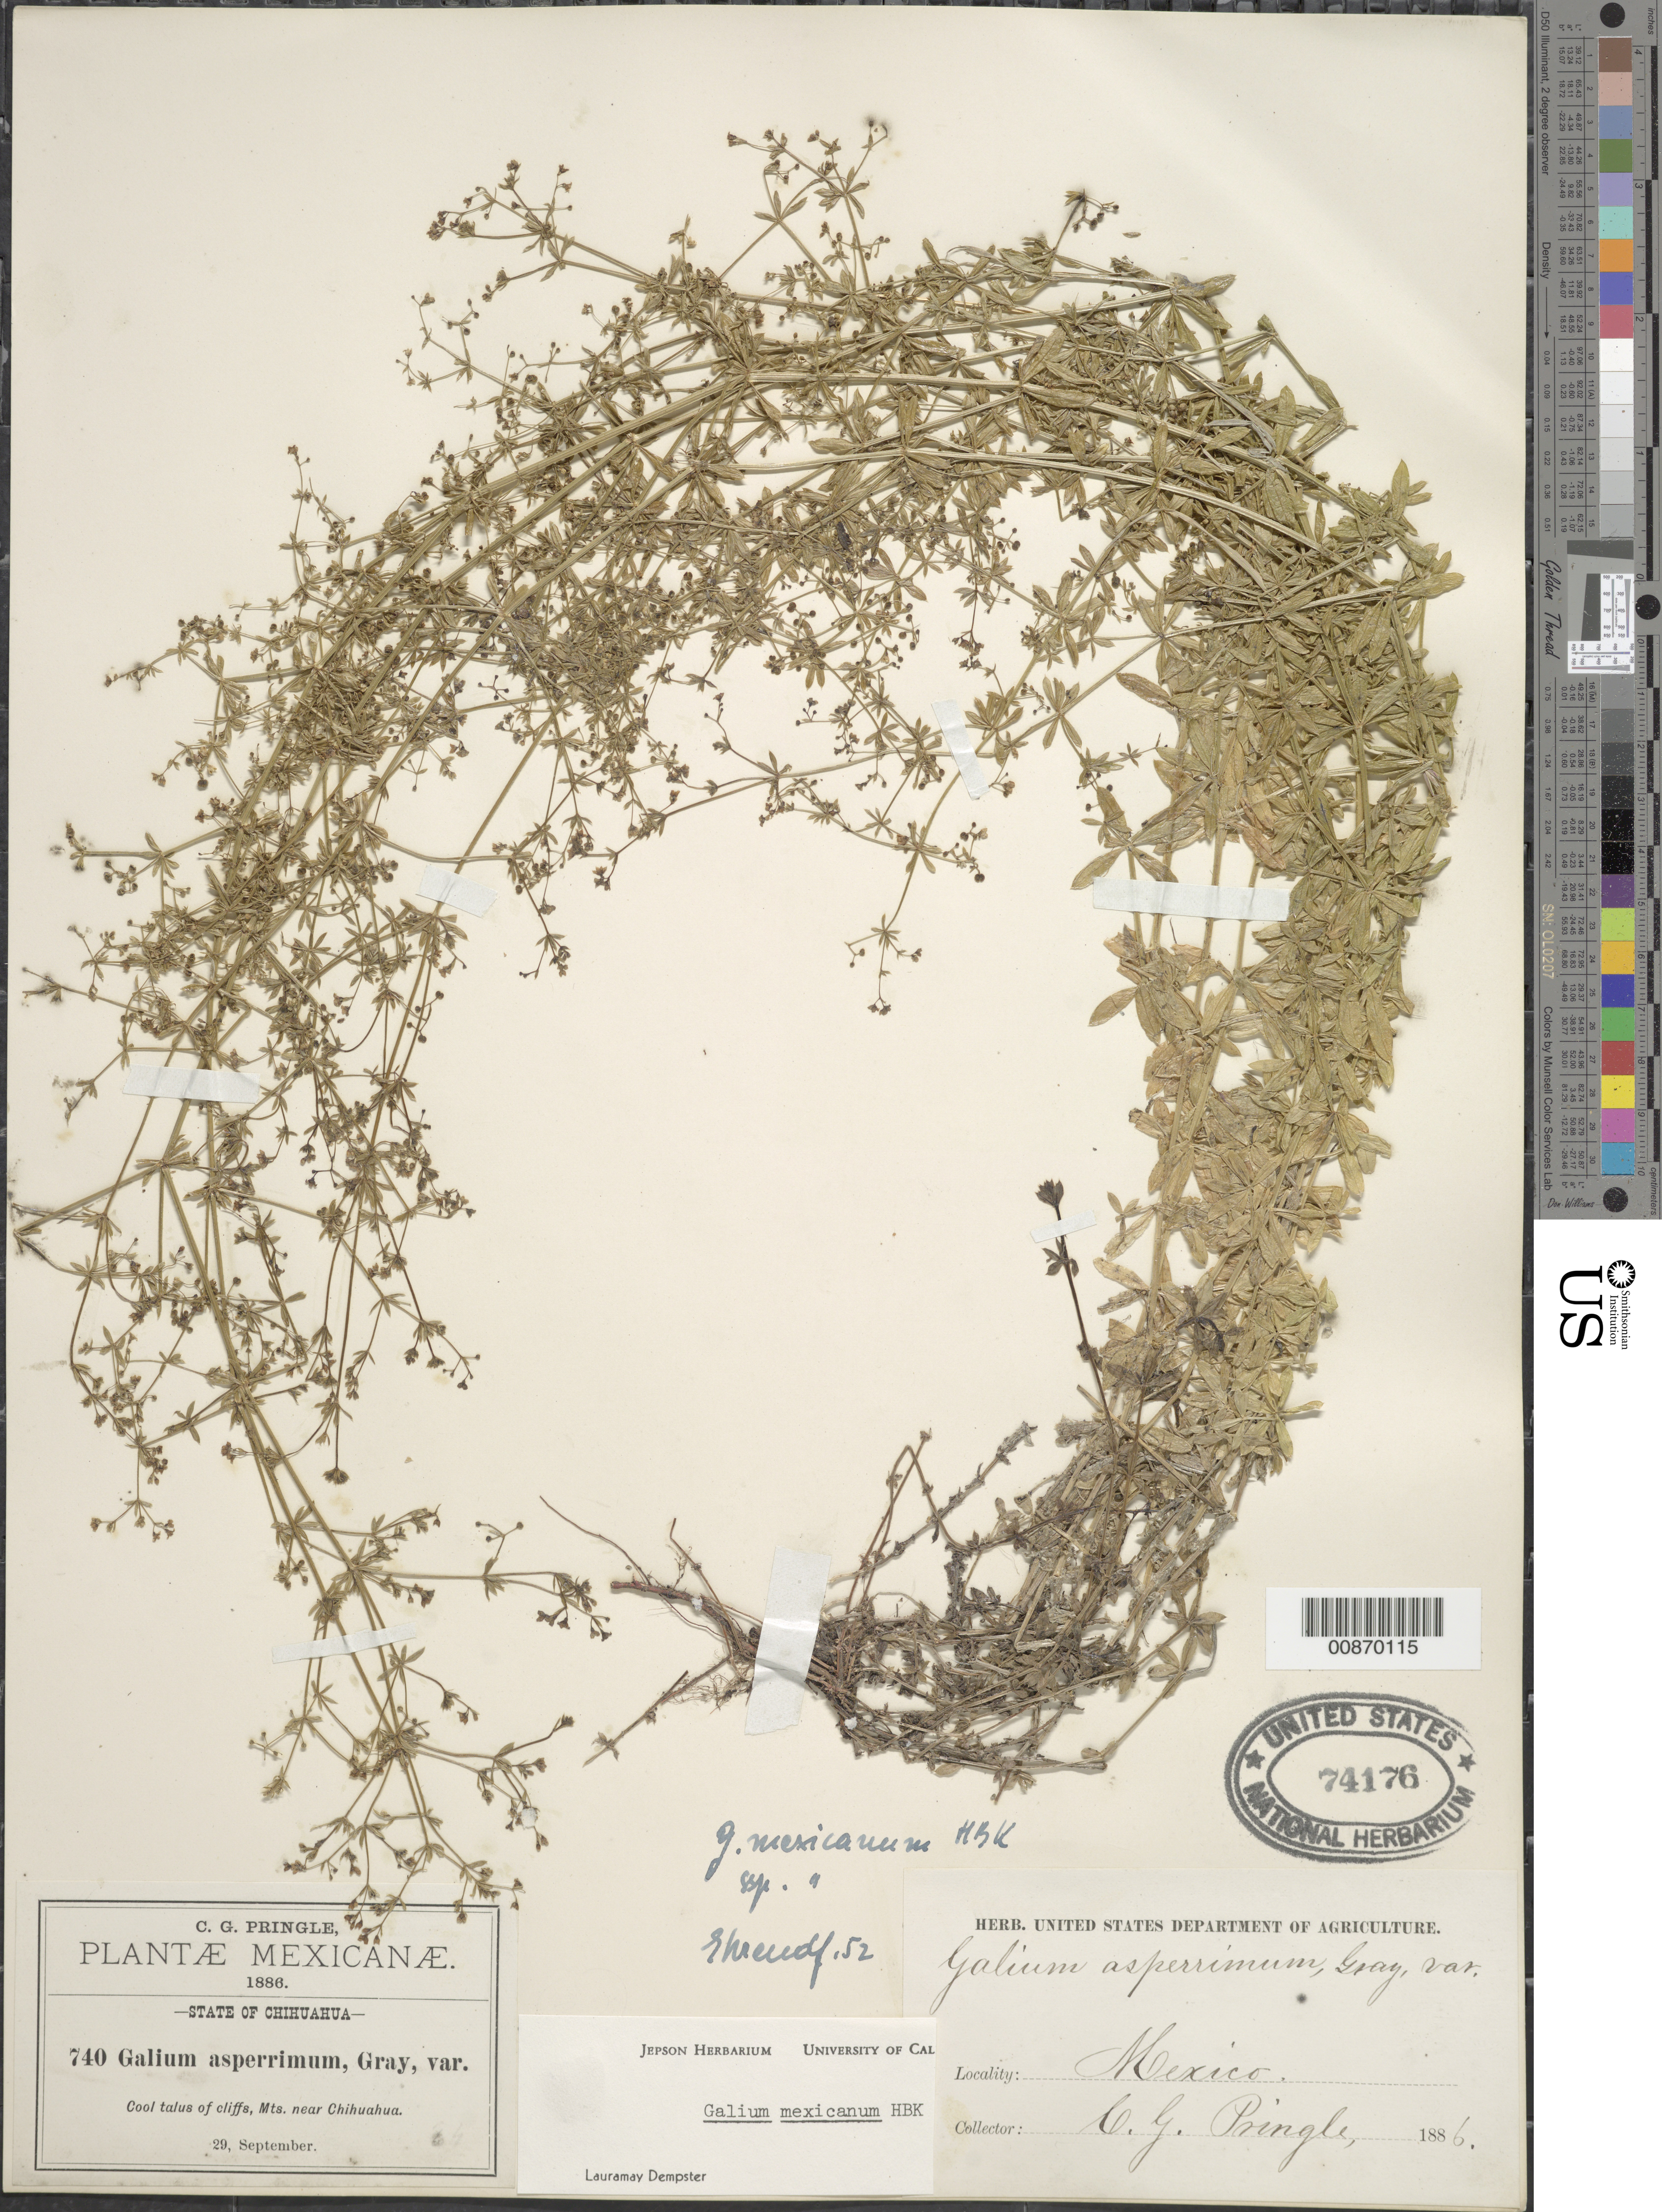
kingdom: Plantae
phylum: Tracheophyta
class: Magnoliopsida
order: Gentianales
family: Rubiaceae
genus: Galium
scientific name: Galium mexicanum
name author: Kunth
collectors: C. G. Pringle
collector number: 740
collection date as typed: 29 Sep 1886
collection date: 1886-09-29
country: Mexico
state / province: Chihuahua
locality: Mts. near Chihuahua.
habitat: Cool talus of cliffs.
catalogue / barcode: US 74176